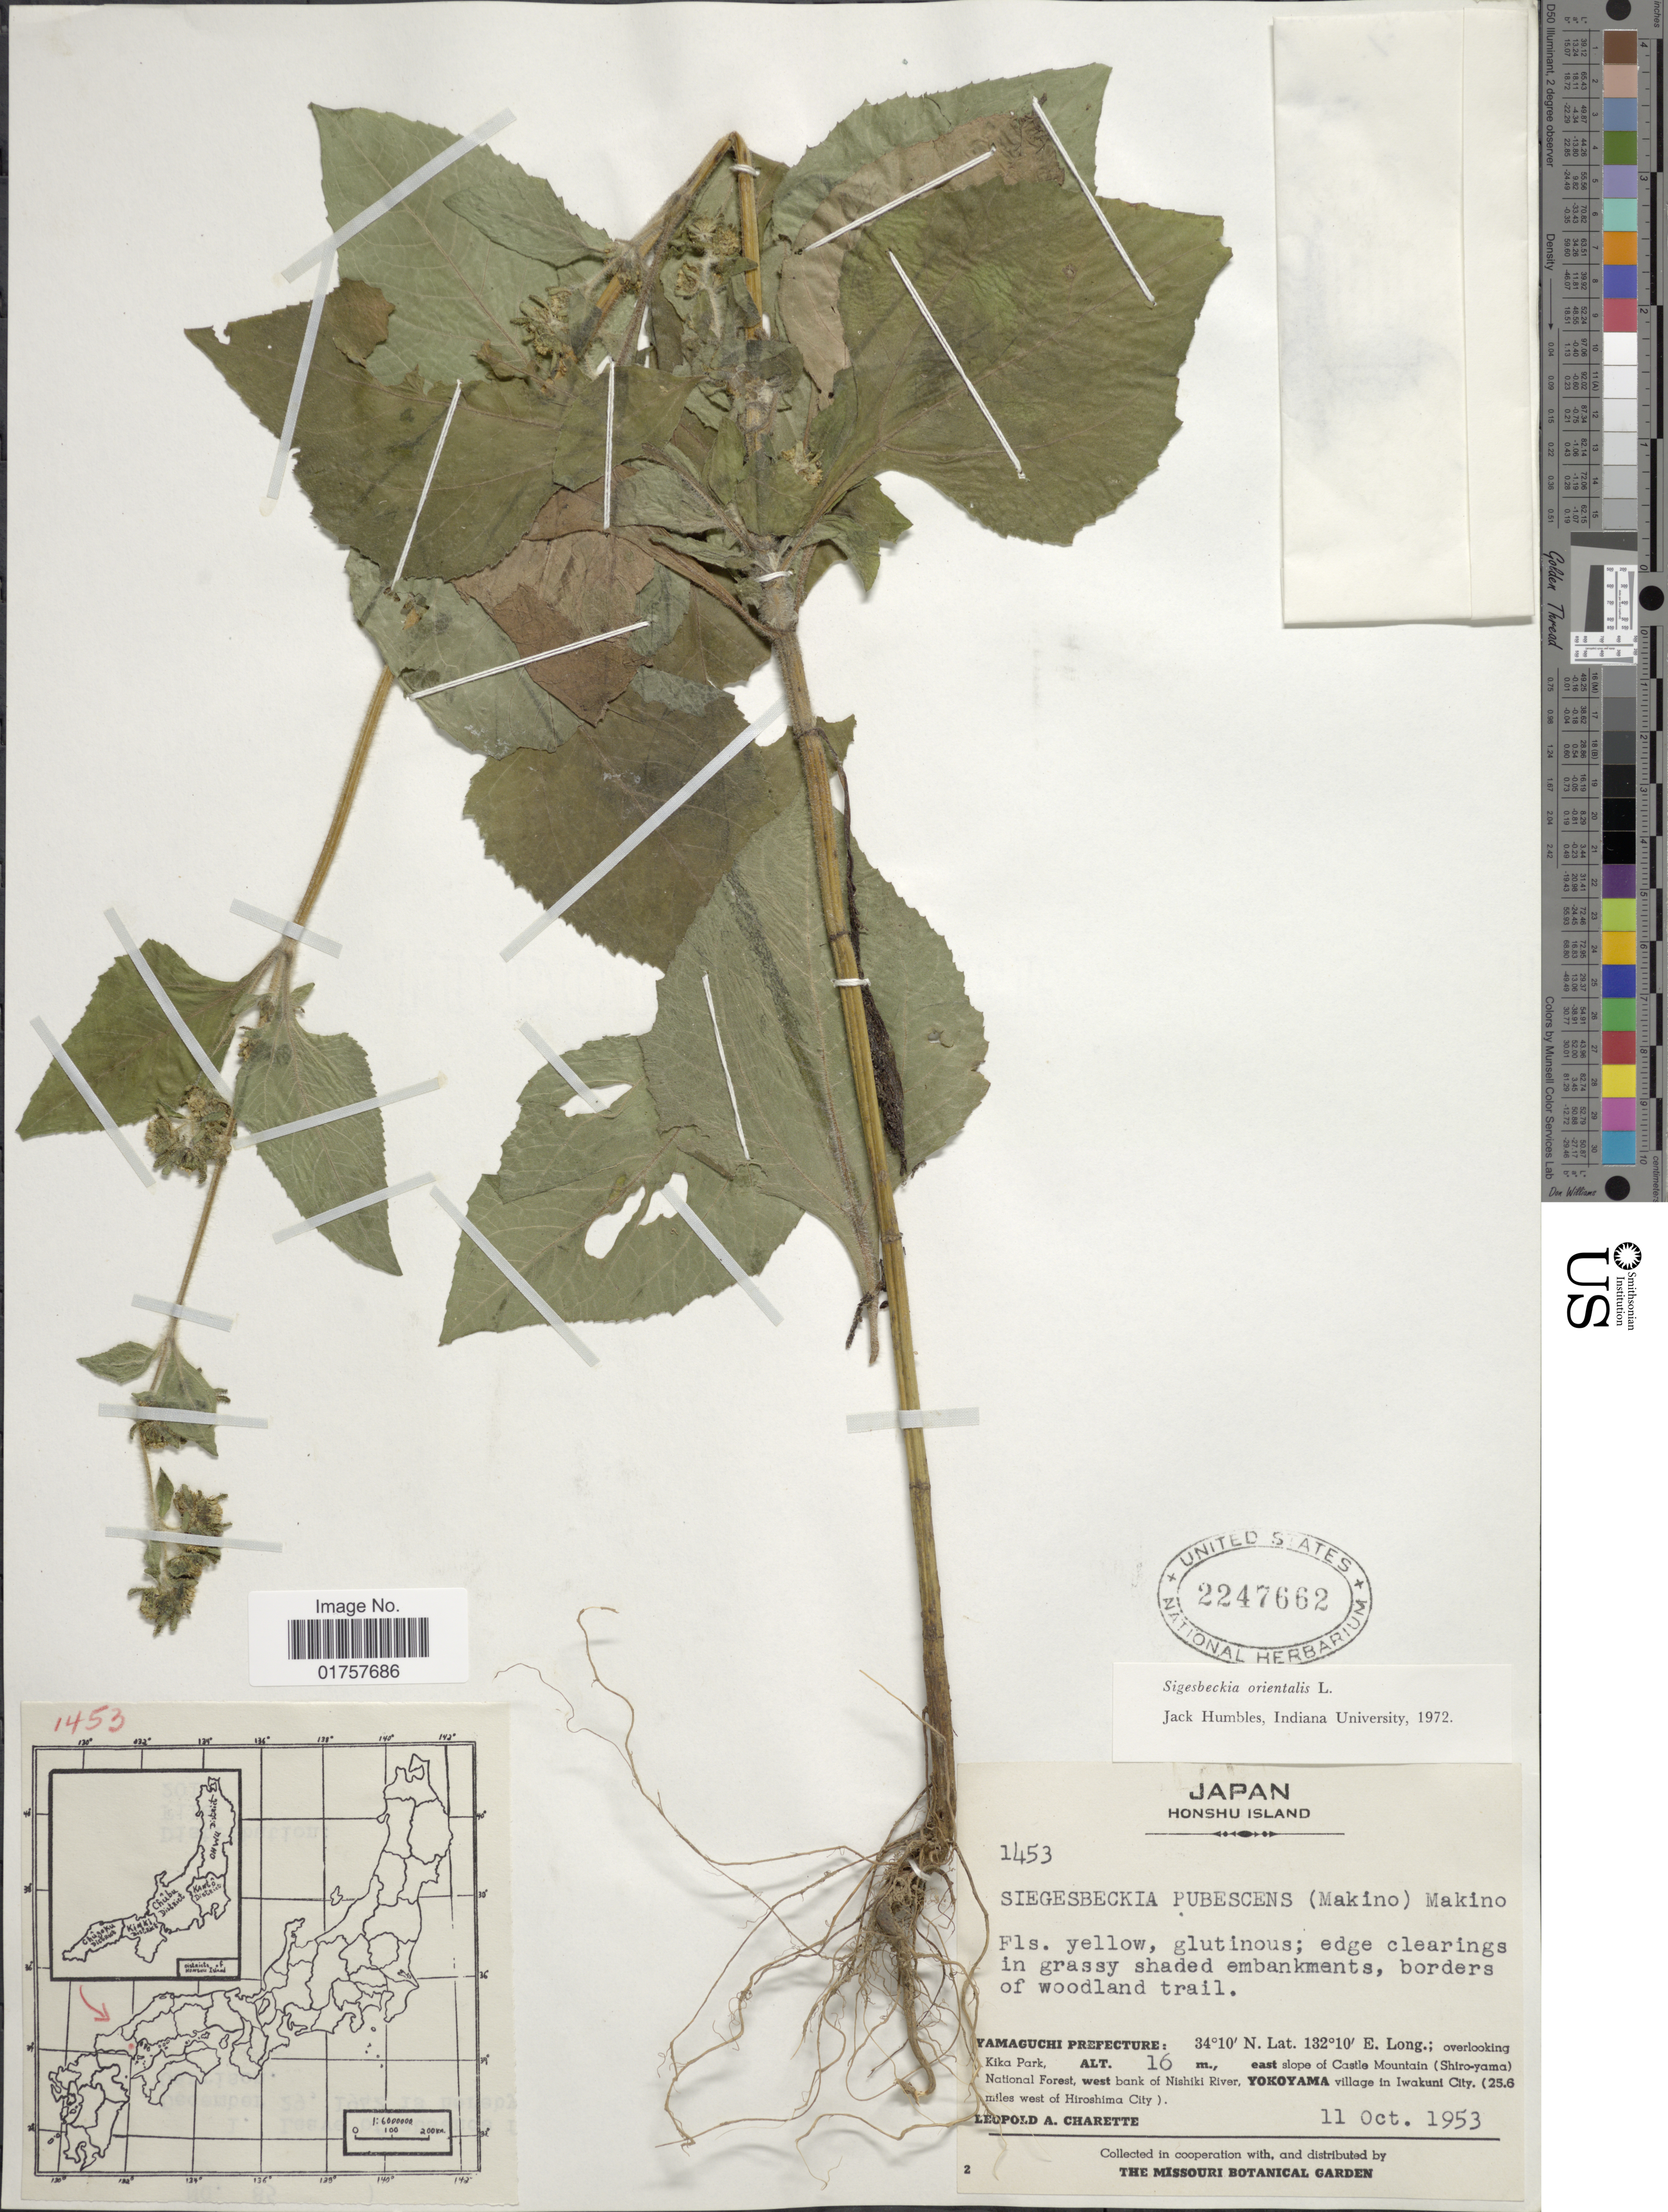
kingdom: Plantae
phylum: Tracheophyta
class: Magnoliopsida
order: Asterales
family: Asteraceae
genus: Sigesbeckia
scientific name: Sigesbeckia orientalis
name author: L.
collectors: L. A. Charette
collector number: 1453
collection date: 1953-10-11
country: Japan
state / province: Yamaguti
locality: Honshi Island. Yamaguchi Prefecture: overlooking Kika Park, east slope of Castle Mountain (Shiro-yama) National Forest, west bank of Nishiki River, Yokoyama village in Iwakuni City (25.6 miles west of Hiroshima City)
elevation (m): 16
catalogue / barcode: US 2247662